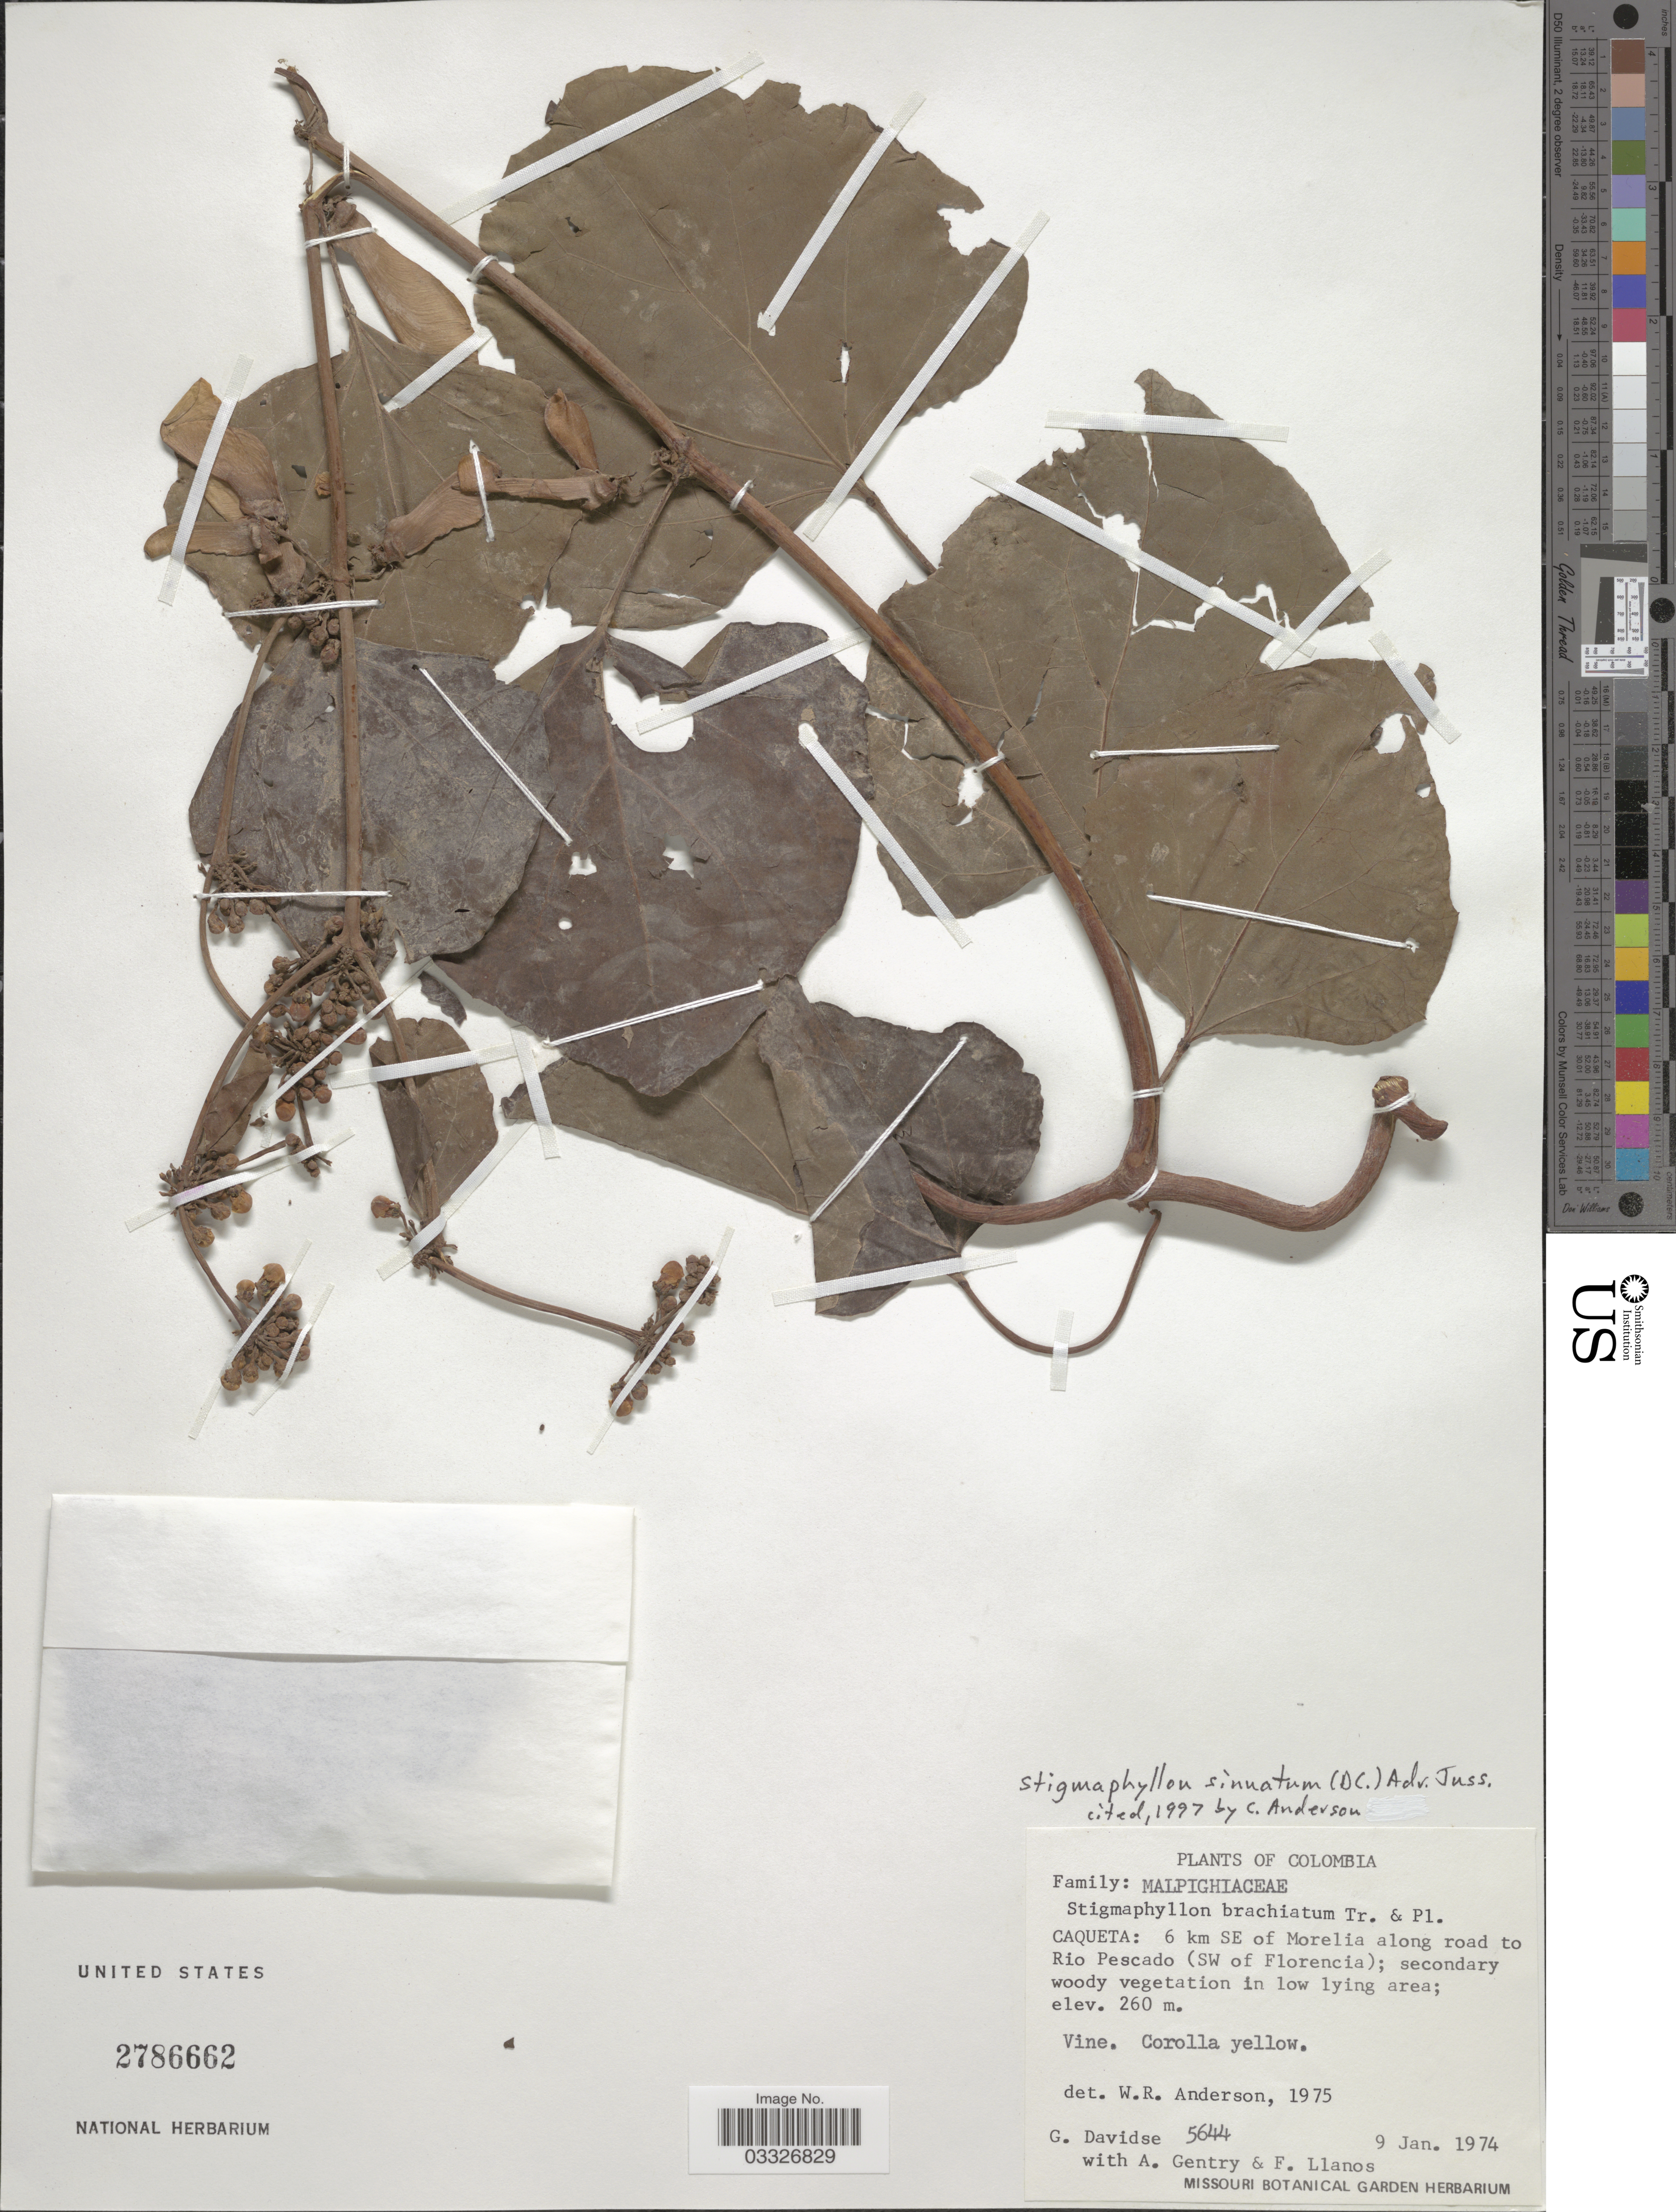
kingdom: Plantae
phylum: Tracheophyta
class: Magnoliopsida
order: Malpighiales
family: Malpighiaceae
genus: Stigmaphyllon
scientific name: Stigmaphyllon sinuatum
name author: (DC.) A. Juss.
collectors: G. Davidse, A. H. Gentry & F. Llanos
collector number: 5644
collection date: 1974-01-09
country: Colombia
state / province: Caquetá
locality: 6 km SE of Morelia along road to Rio Pescado (SW of Florencia).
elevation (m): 260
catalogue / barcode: US 2786662